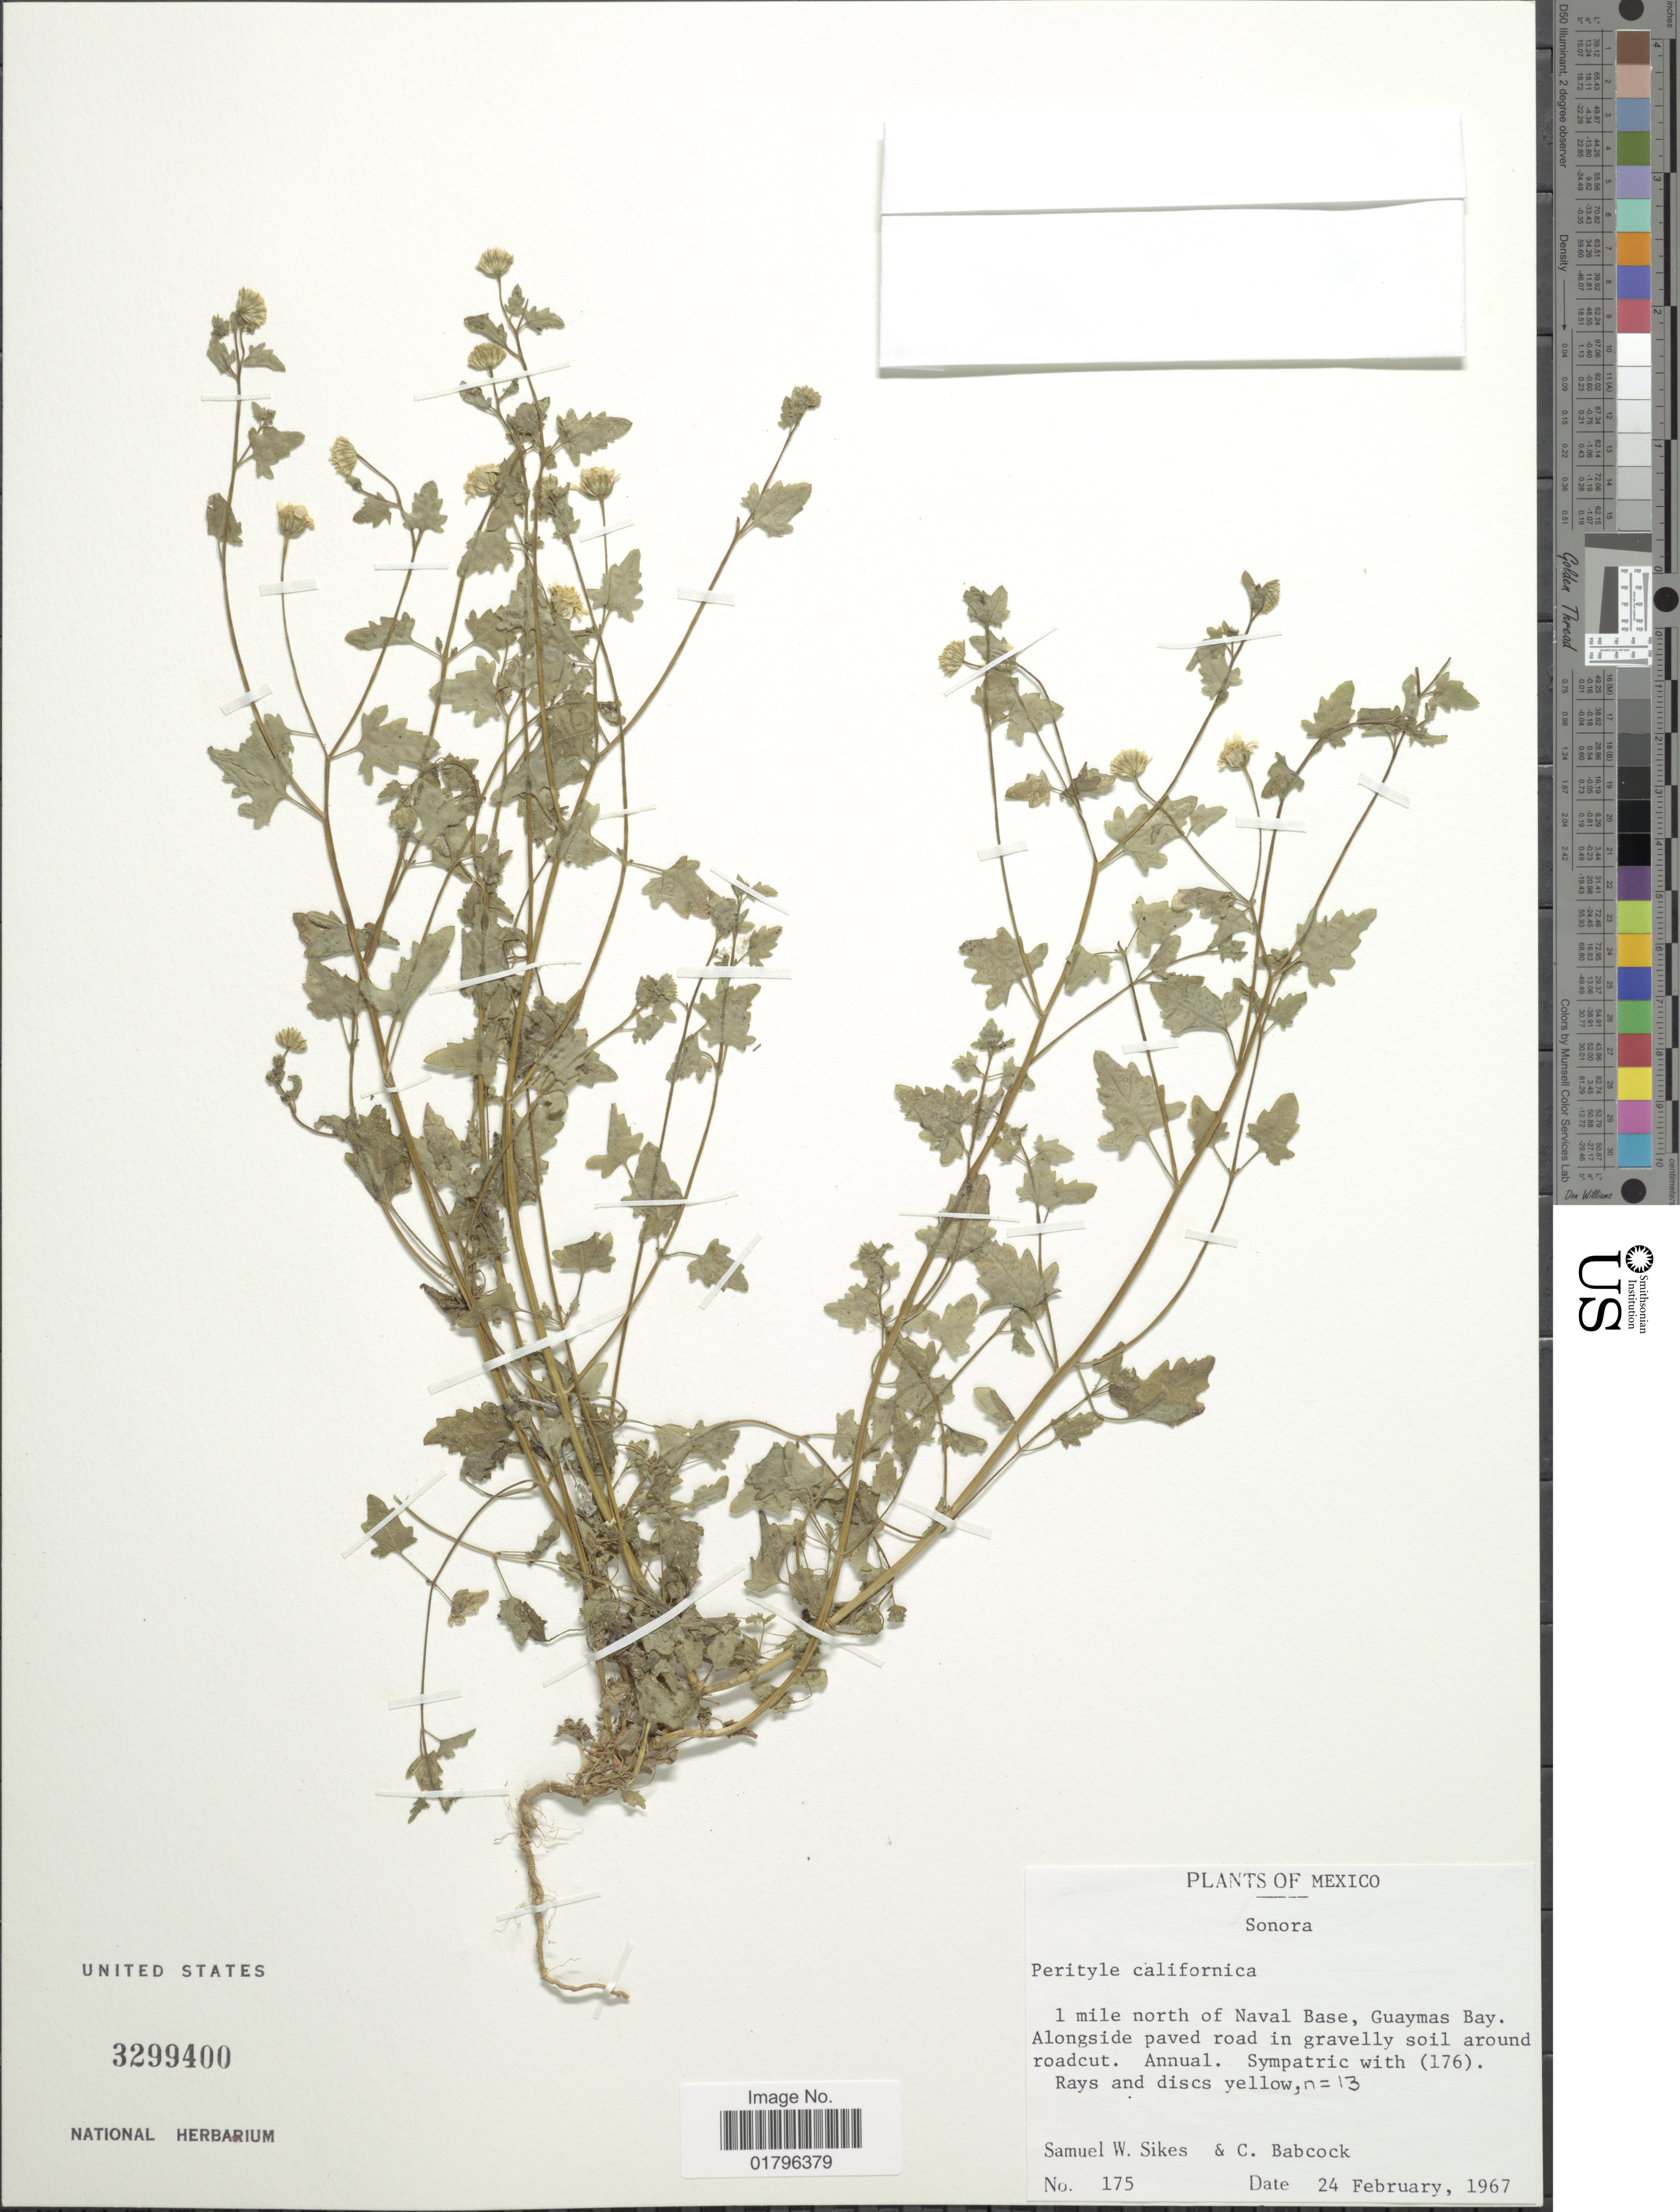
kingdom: Plantae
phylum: Tracheophyta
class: Magnoliopsida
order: Asterales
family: Asteraceae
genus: Perityle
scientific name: Perityle californica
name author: Benth.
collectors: S. Sikes & C. Babcock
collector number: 175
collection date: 1967-02-24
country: Mexico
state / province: Sonora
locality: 1 miles north of Naval Base, Guaymas Bay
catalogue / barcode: US 3299400